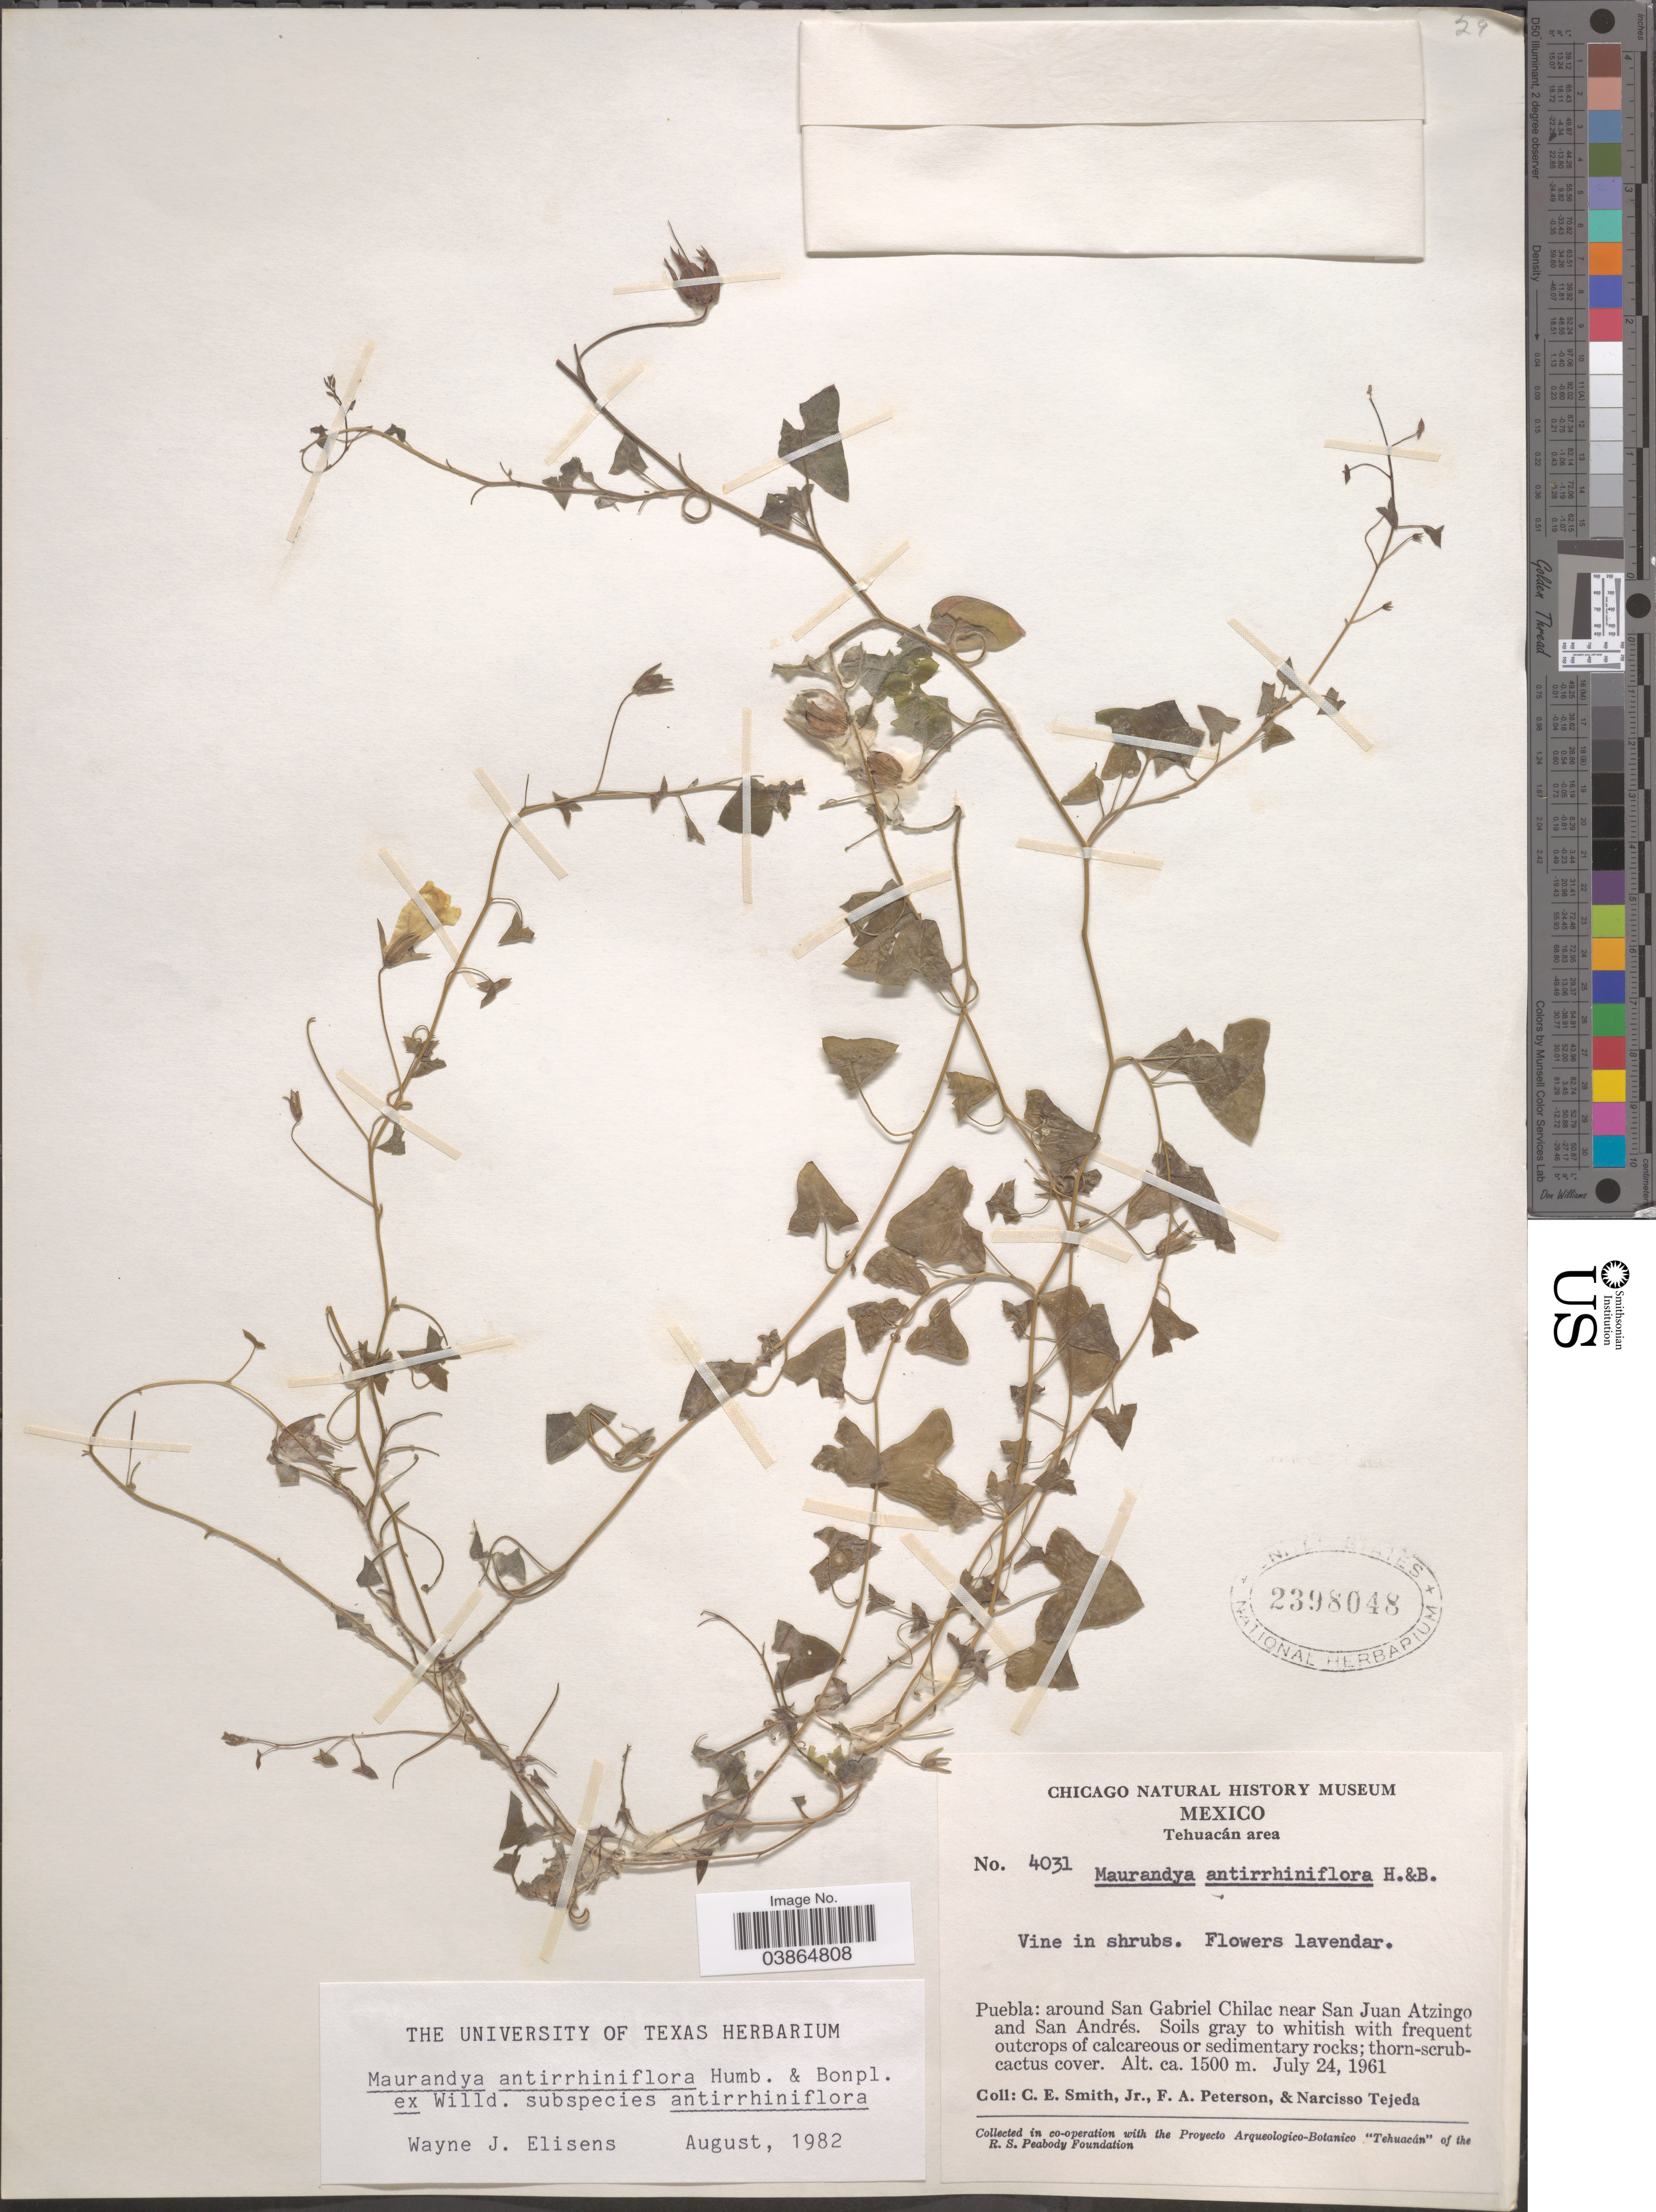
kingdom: Plantae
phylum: Tracheophyta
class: Magnoliopsida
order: Lamiales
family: Plantaginaceae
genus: Maurandya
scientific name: Maurandya antirrhiniflora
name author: Humb. & Bonpl. ex Willd.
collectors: C. E. Smith Jr., F. A. Peterson & N. Tejeda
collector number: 4031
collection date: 1961-07-24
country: Mexico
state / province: Puebla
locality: Tehuacán area. Around San Gabriel Chilac near San Juan Atzingo and San Andrés.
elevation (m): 1500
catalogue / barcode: US 2398048